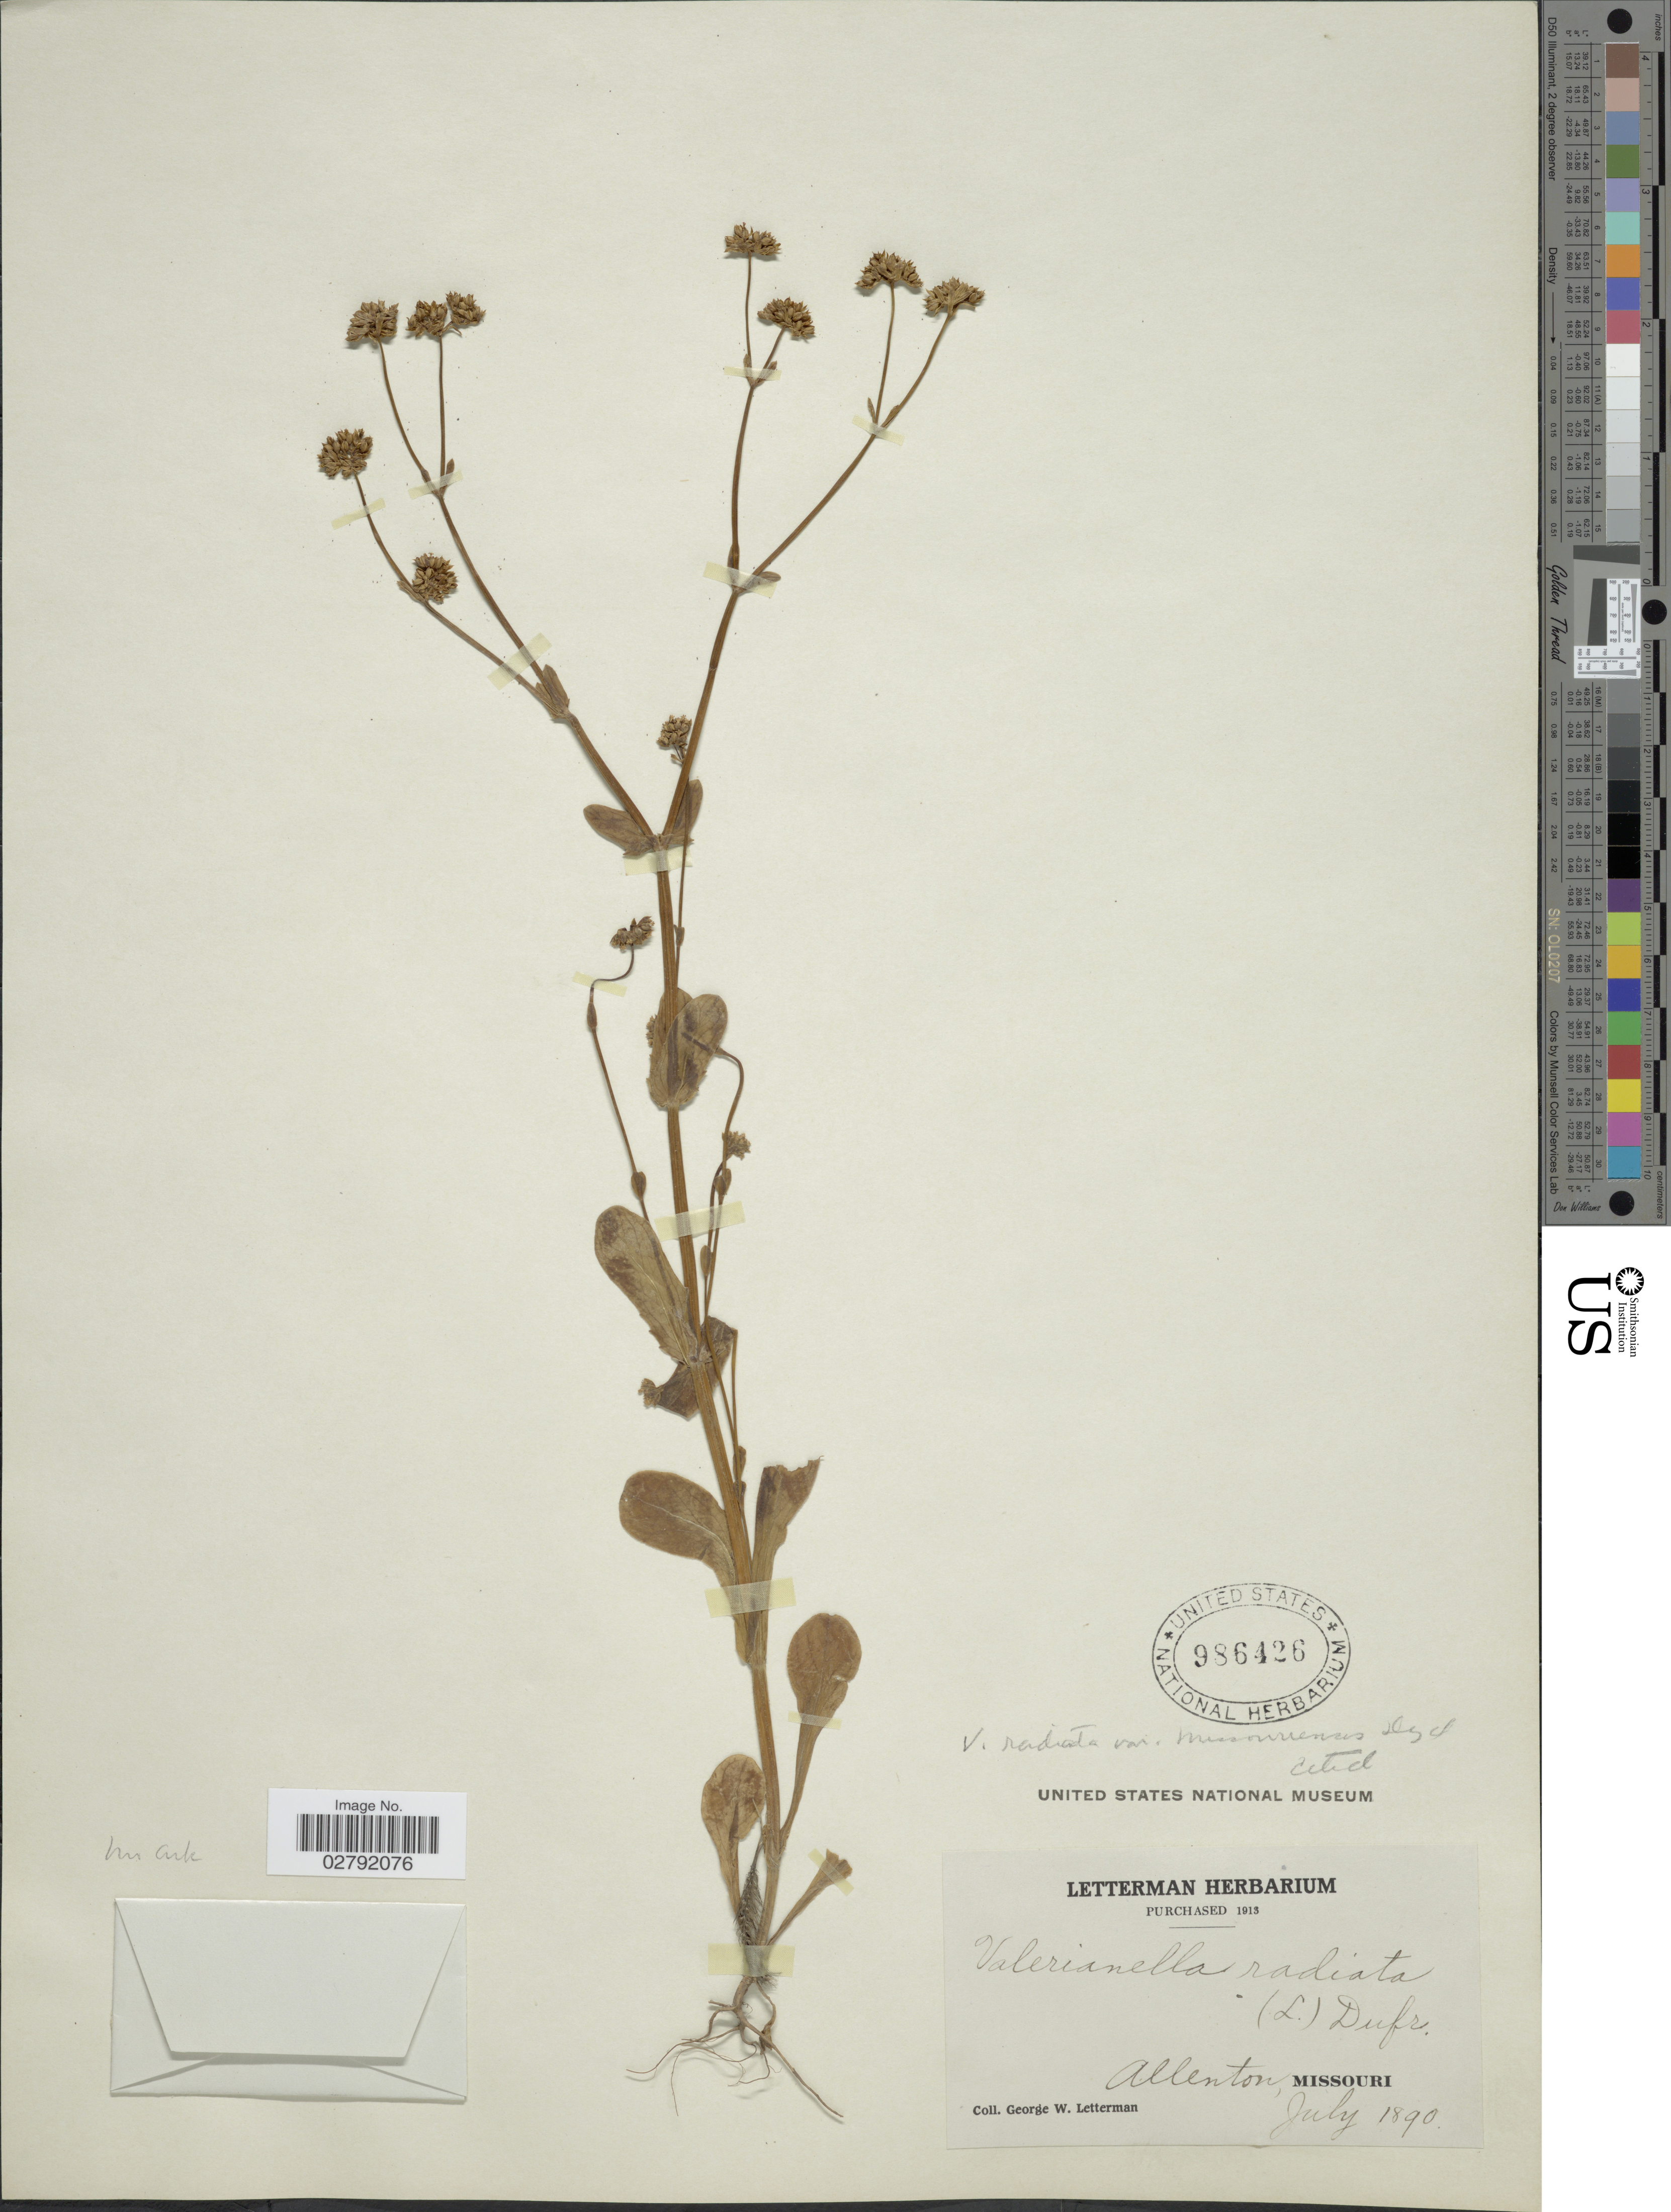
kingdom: Plantae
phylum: Tracheophyta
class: Magnoliopsida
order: Dipsacales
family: Caprifoliaceae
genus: Valerianella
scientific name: Valerianella radiata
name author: (L.) Dufr.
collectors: G. W. Letterman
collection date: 1890-07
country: United States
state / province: Missouri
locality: Allenton.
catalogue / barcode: US 986426